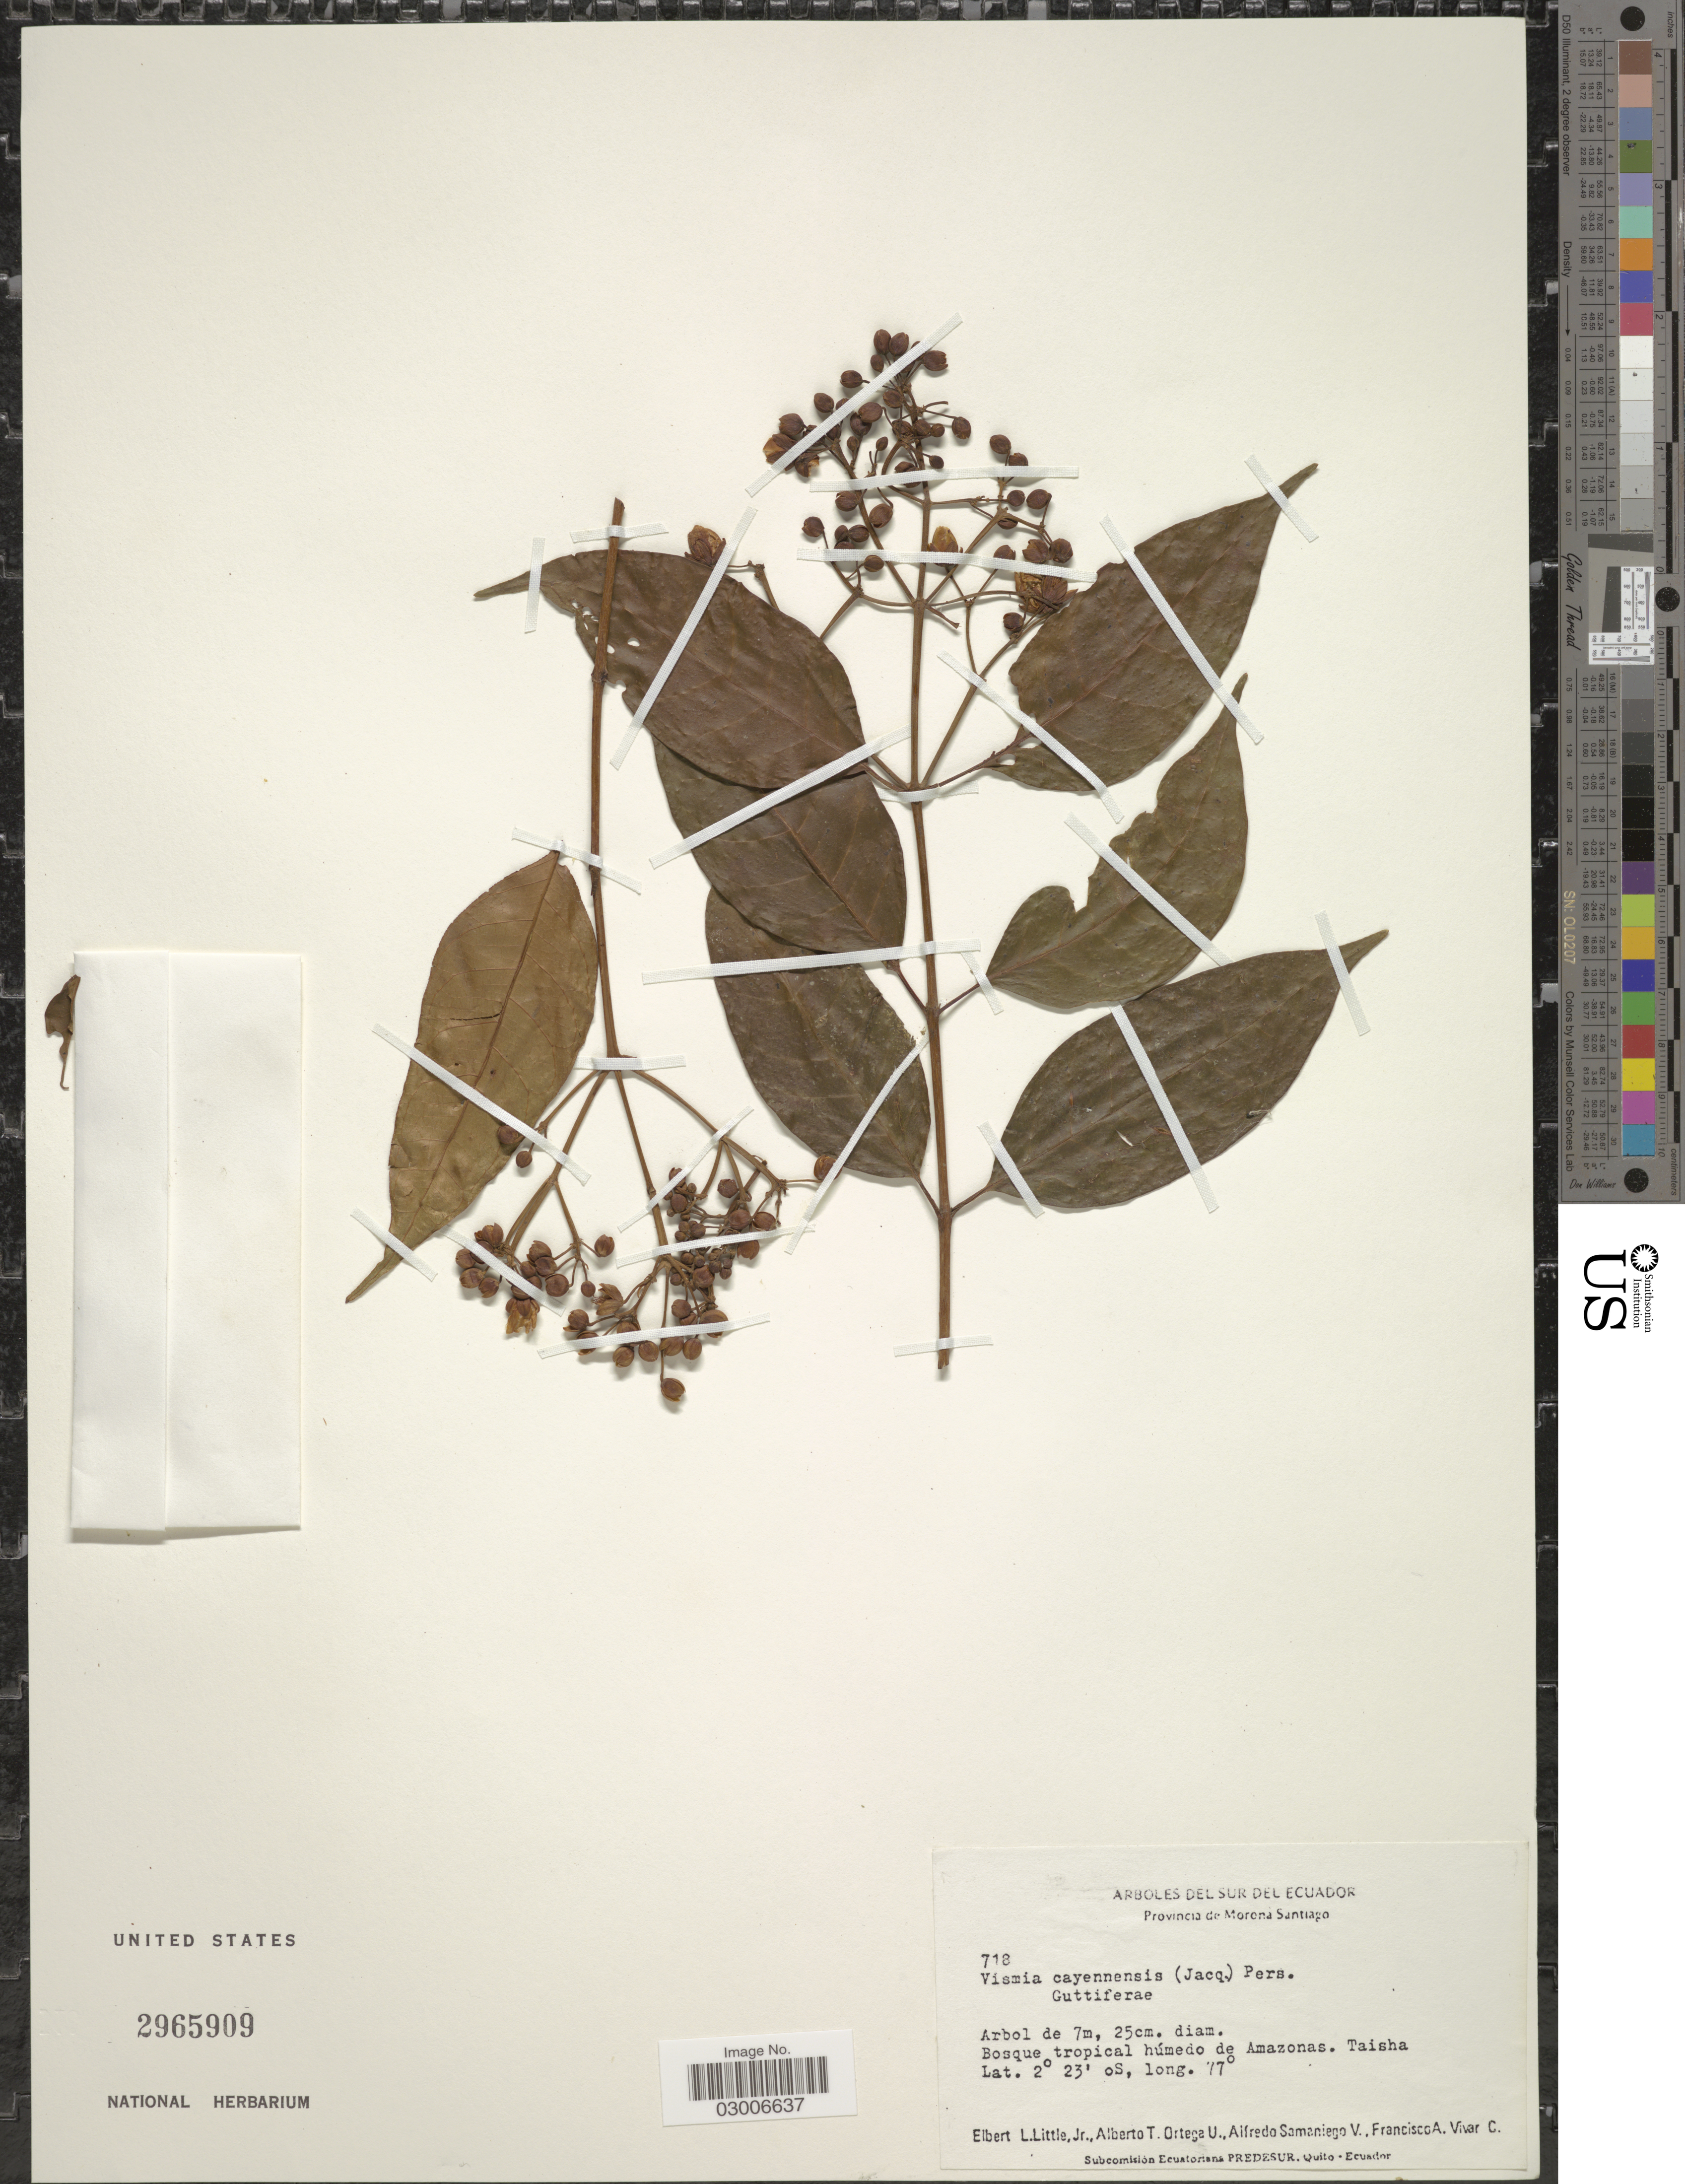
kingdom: Plantae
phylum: Tracheophyta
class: Magnoliopsida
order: Malpighiales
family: Hypericaceae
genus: Vismia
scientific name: Vismia cayennensis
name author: (Jacq.) Pers.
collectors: E. L. Little, A. T. Ortega U., A. V. Samaniego & F. A. Vivar C.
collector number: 718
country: Ecuador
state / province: Morona-Santiago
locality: Bosque tropical húmedo de Amazonas, Taisha.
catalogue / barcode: US 2965909